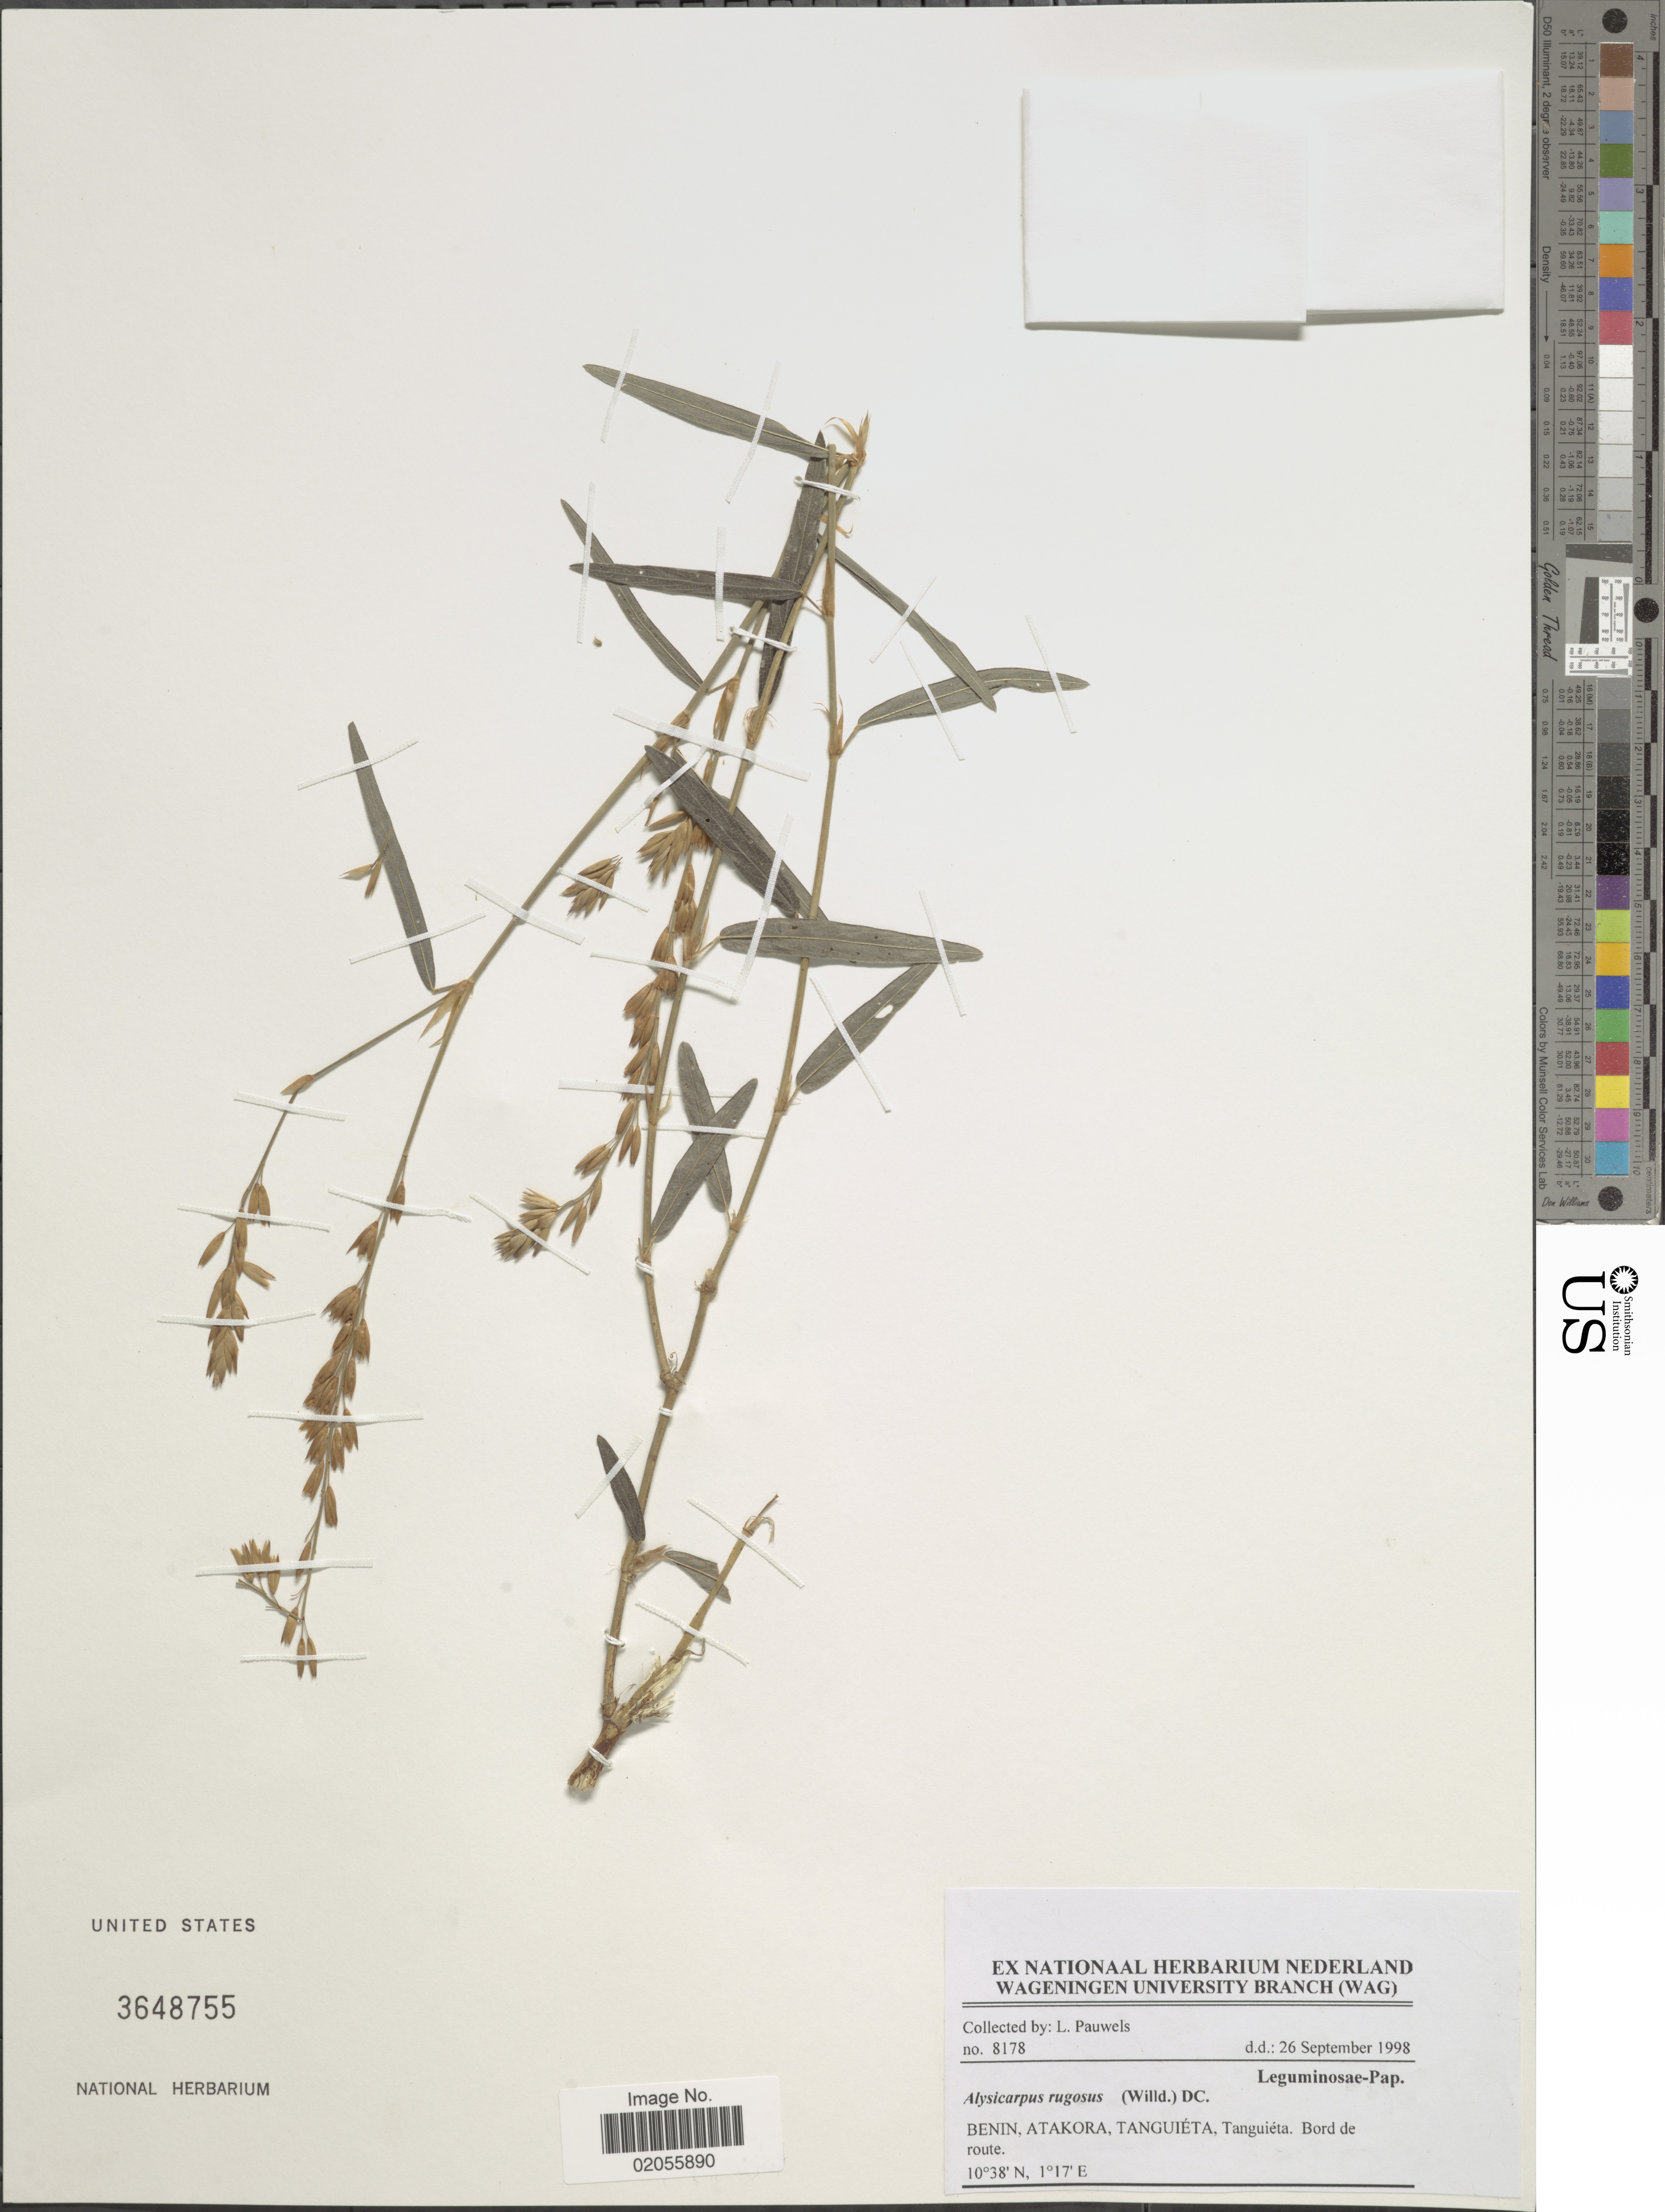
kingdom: Plantae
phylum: Tracheophyta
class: Magnoliopsida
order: Fabales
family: Fabaceae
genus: Alysicarpus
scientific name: Alysicarpus rugosus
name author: (Willd.) DC.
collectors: L. Pauwels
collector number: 8178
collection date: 1998-09-26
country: Benin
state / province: Atakora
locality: Tanguieta, Tanguieta. Bord de route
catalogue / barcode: US 3648755